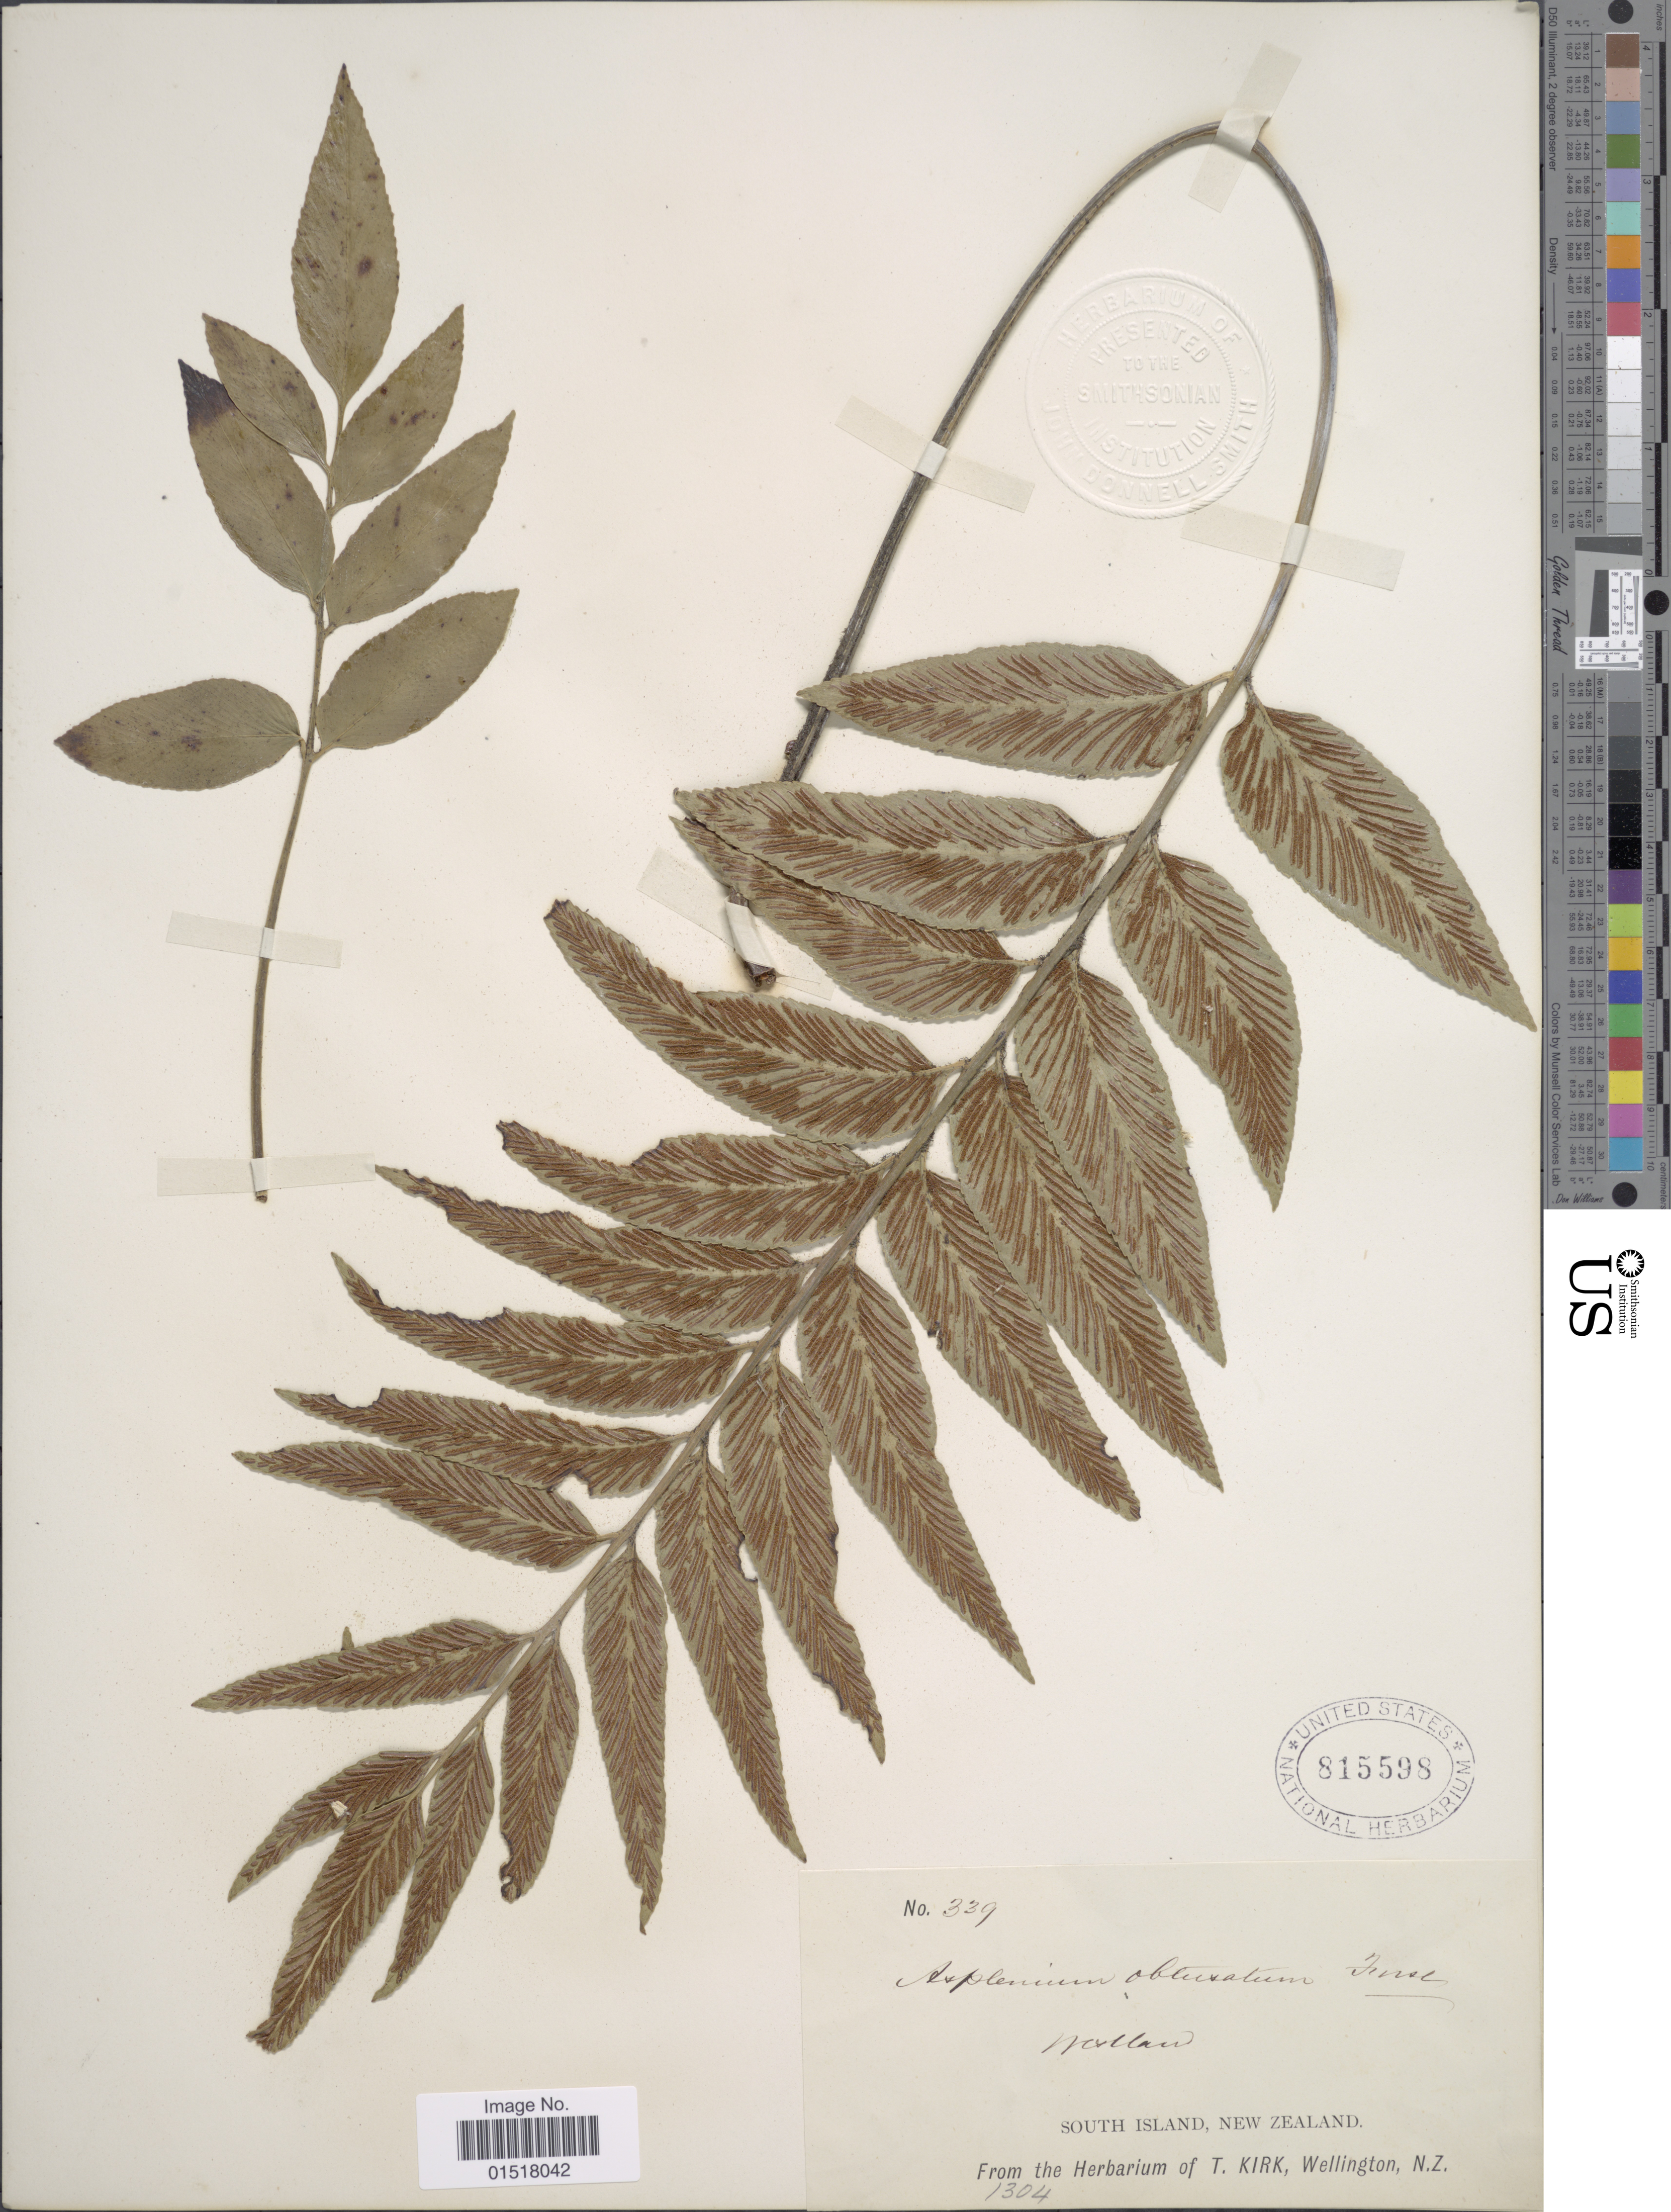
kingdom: Plantae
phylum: Tracheophyta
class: Polypodiopsida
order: Polypodiales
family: Aspleniaceae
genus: Asplenium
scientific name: Asplenium oblongifolium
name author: Colenso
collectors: ex herb. T. Kirk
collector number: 339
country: New Zealand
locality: Wallan, South Island.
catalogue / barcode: US 815598